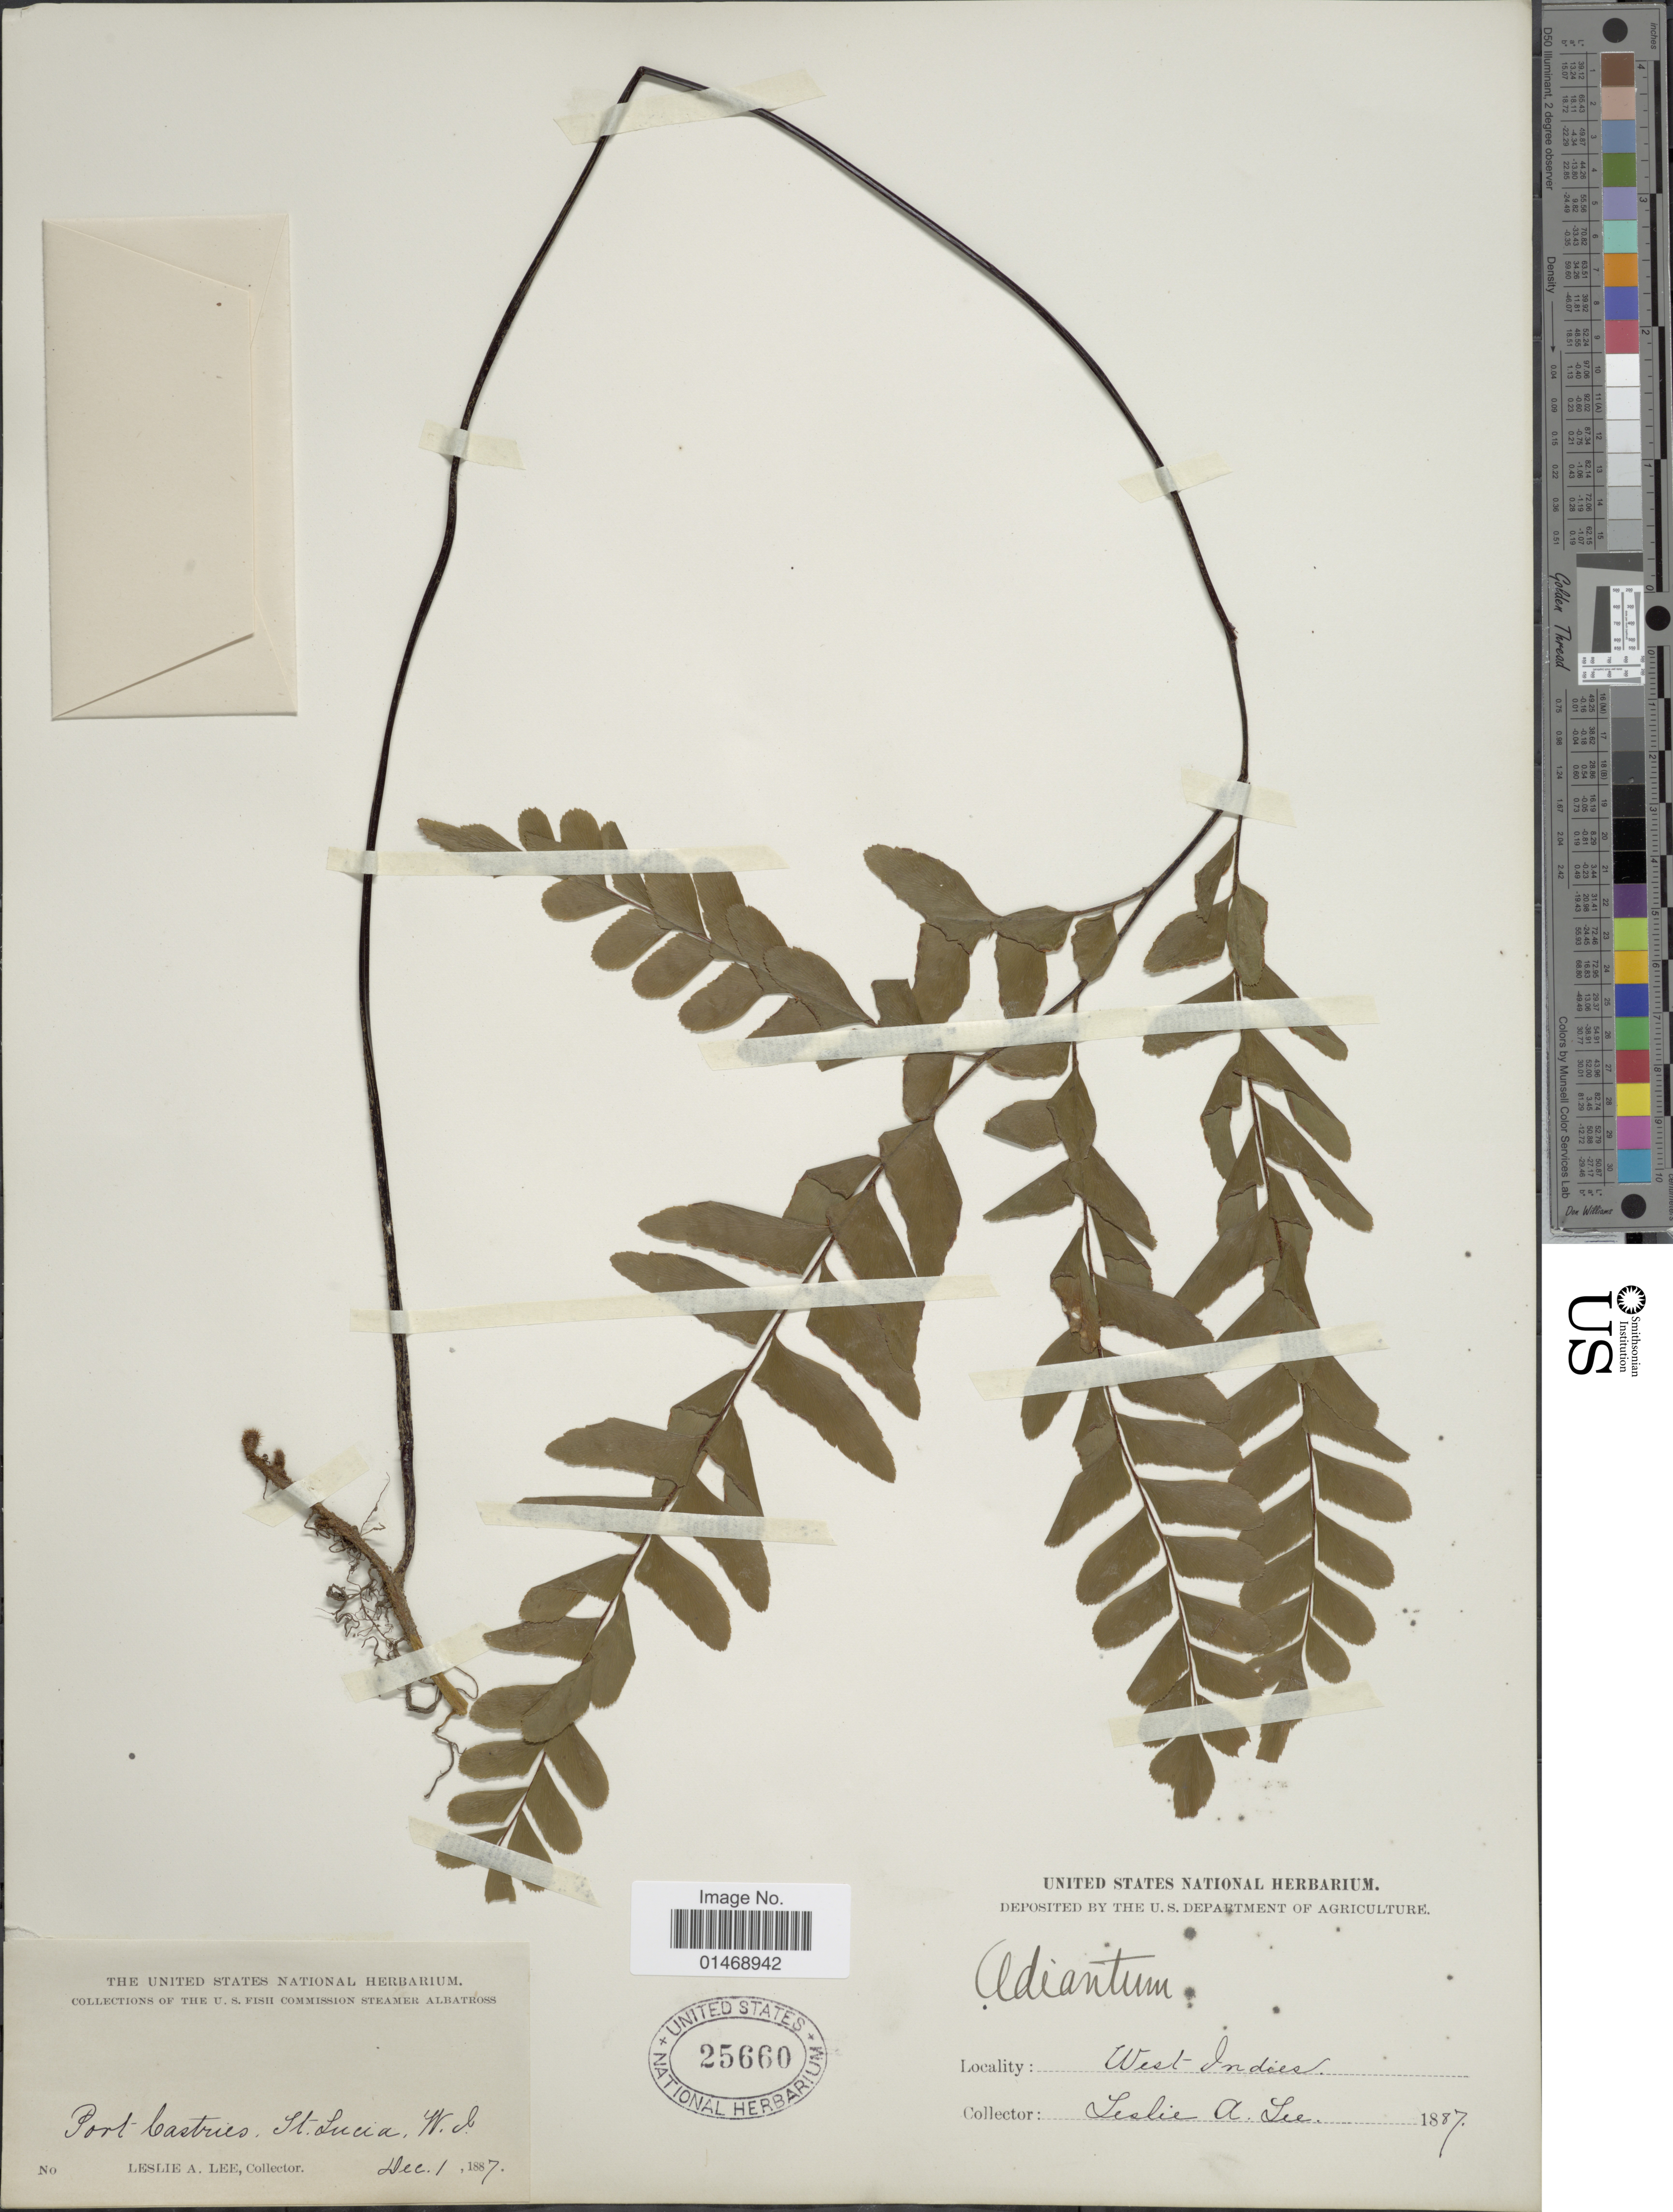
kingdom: Plantae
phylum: Tracheophyta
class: Polypodiopsida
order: Polypodiales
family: Pteridaceae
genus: Adiantum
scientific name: Adiantum latifolium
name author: Lam.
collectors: L. Lee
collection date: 1887-12-01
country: St. Lucia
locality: Port Castries, West Indies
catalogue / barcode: US 25660